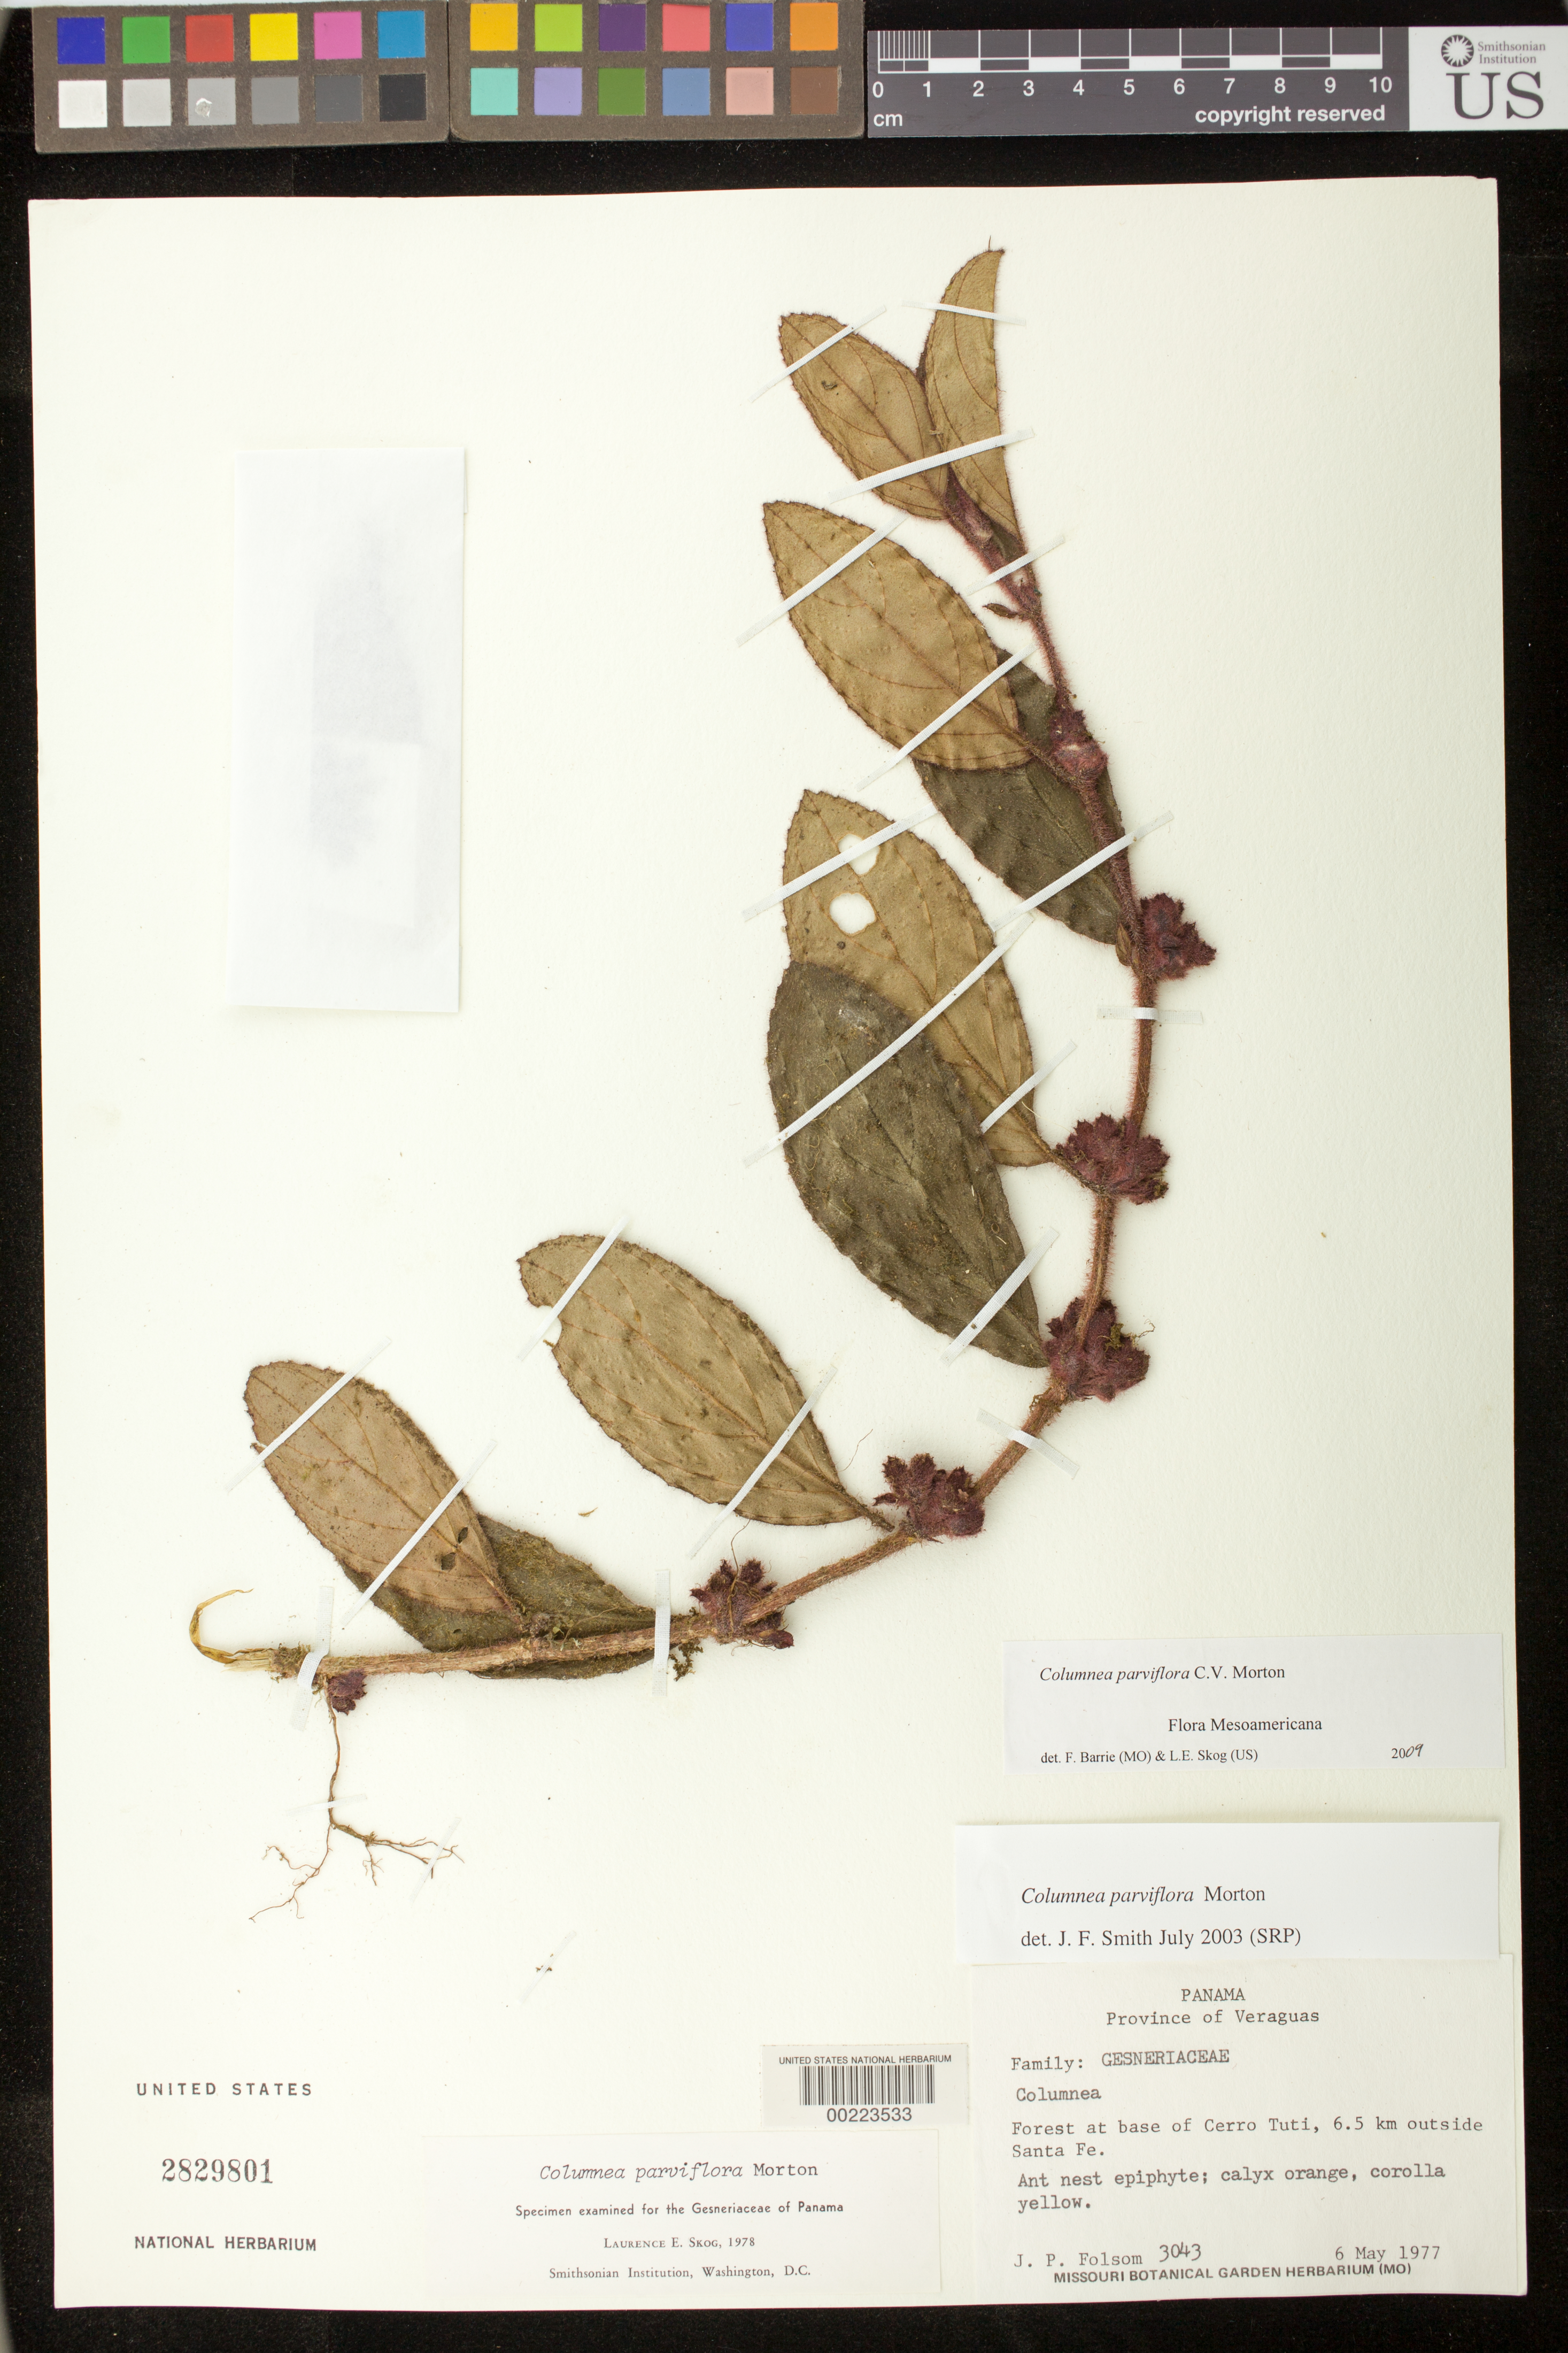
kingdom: Plantae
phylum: Tracheophyta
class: Magnoliopsida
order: Lamiales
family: Gesneriaceae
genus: Columnea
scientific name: Columnea herthae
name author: Mansf.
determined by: Clark, J. L.; Skog, Laurence E.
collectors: J. P. Folsom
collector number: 3043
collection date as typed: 06 May 1977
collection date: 1977-05-06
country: Panama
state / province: Veraguas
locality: Base of Cerro Tuti, 6.5 km outside Santa Fe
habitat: Forest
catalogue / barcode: US 2829801